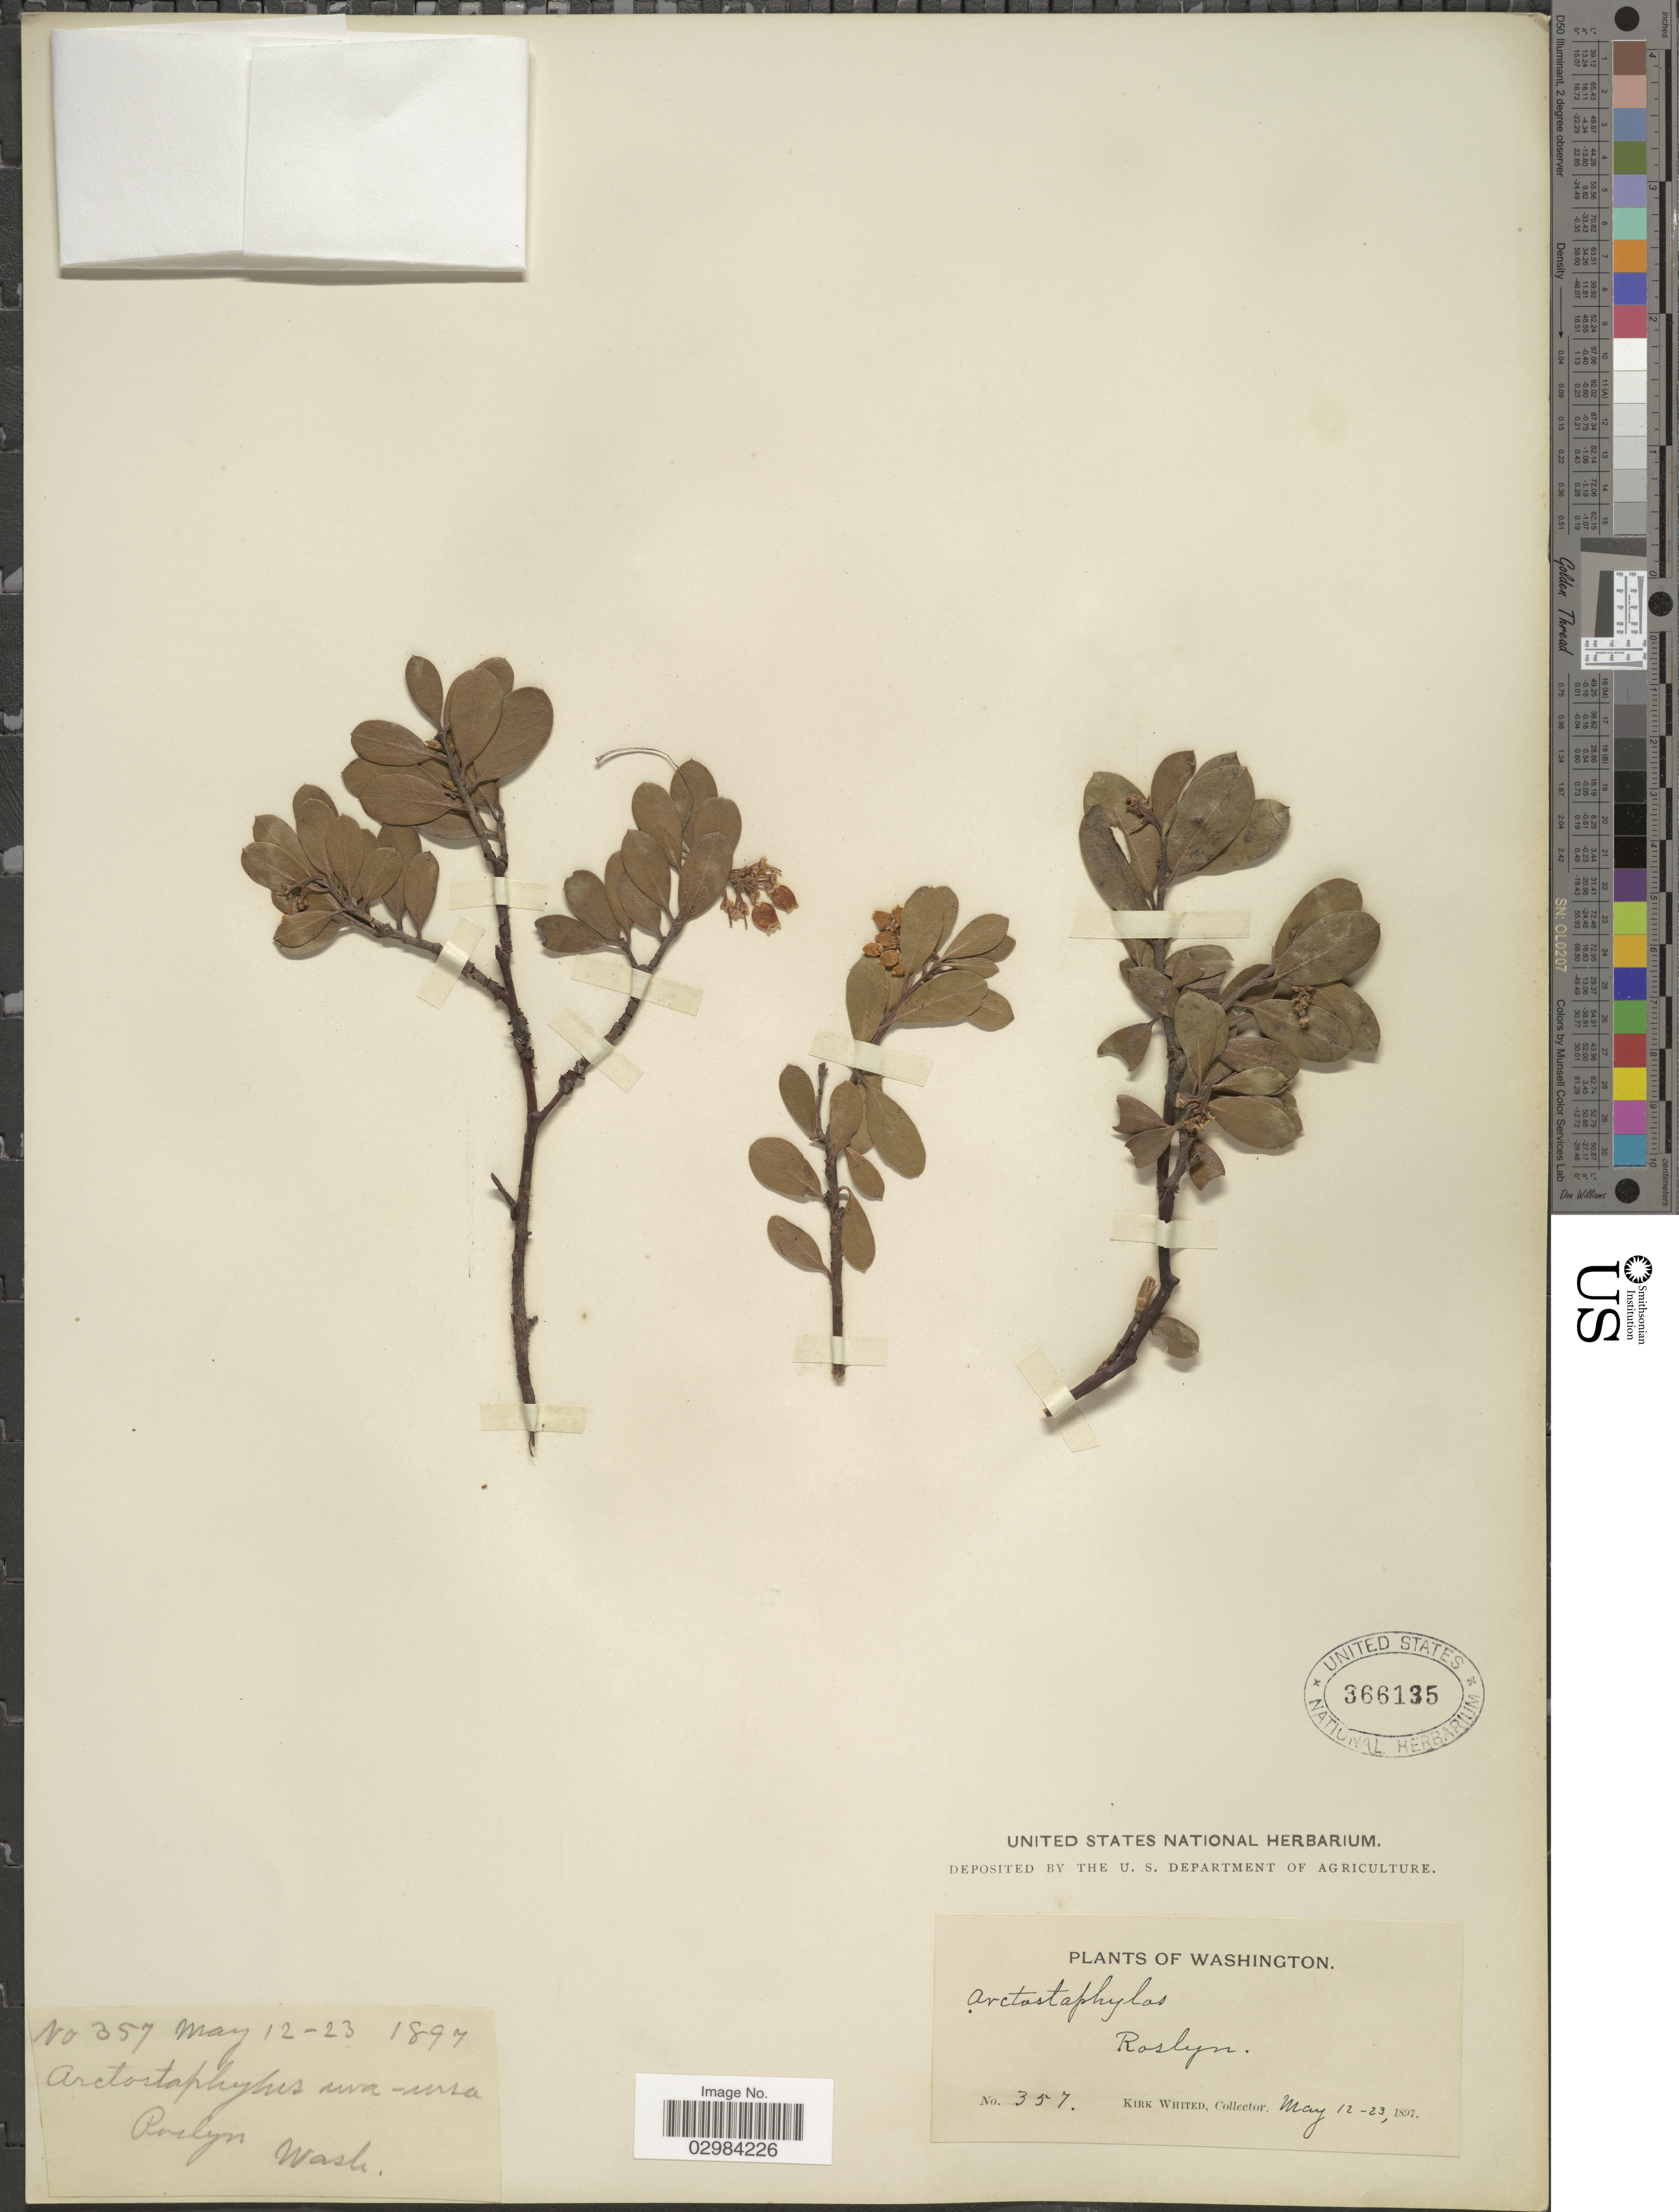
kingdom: Plantae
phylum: Tracheophyta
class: Magnoliopsida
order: Ericales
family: Ericaceae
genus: Arctostaphylos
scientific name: Arctostaphylos nevadensis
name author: A. Gray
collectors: K. Whited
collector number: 357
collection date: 1897-05-12/1897-05-23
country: United States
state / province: Washington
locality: Roslyn.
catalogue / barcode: US 366135